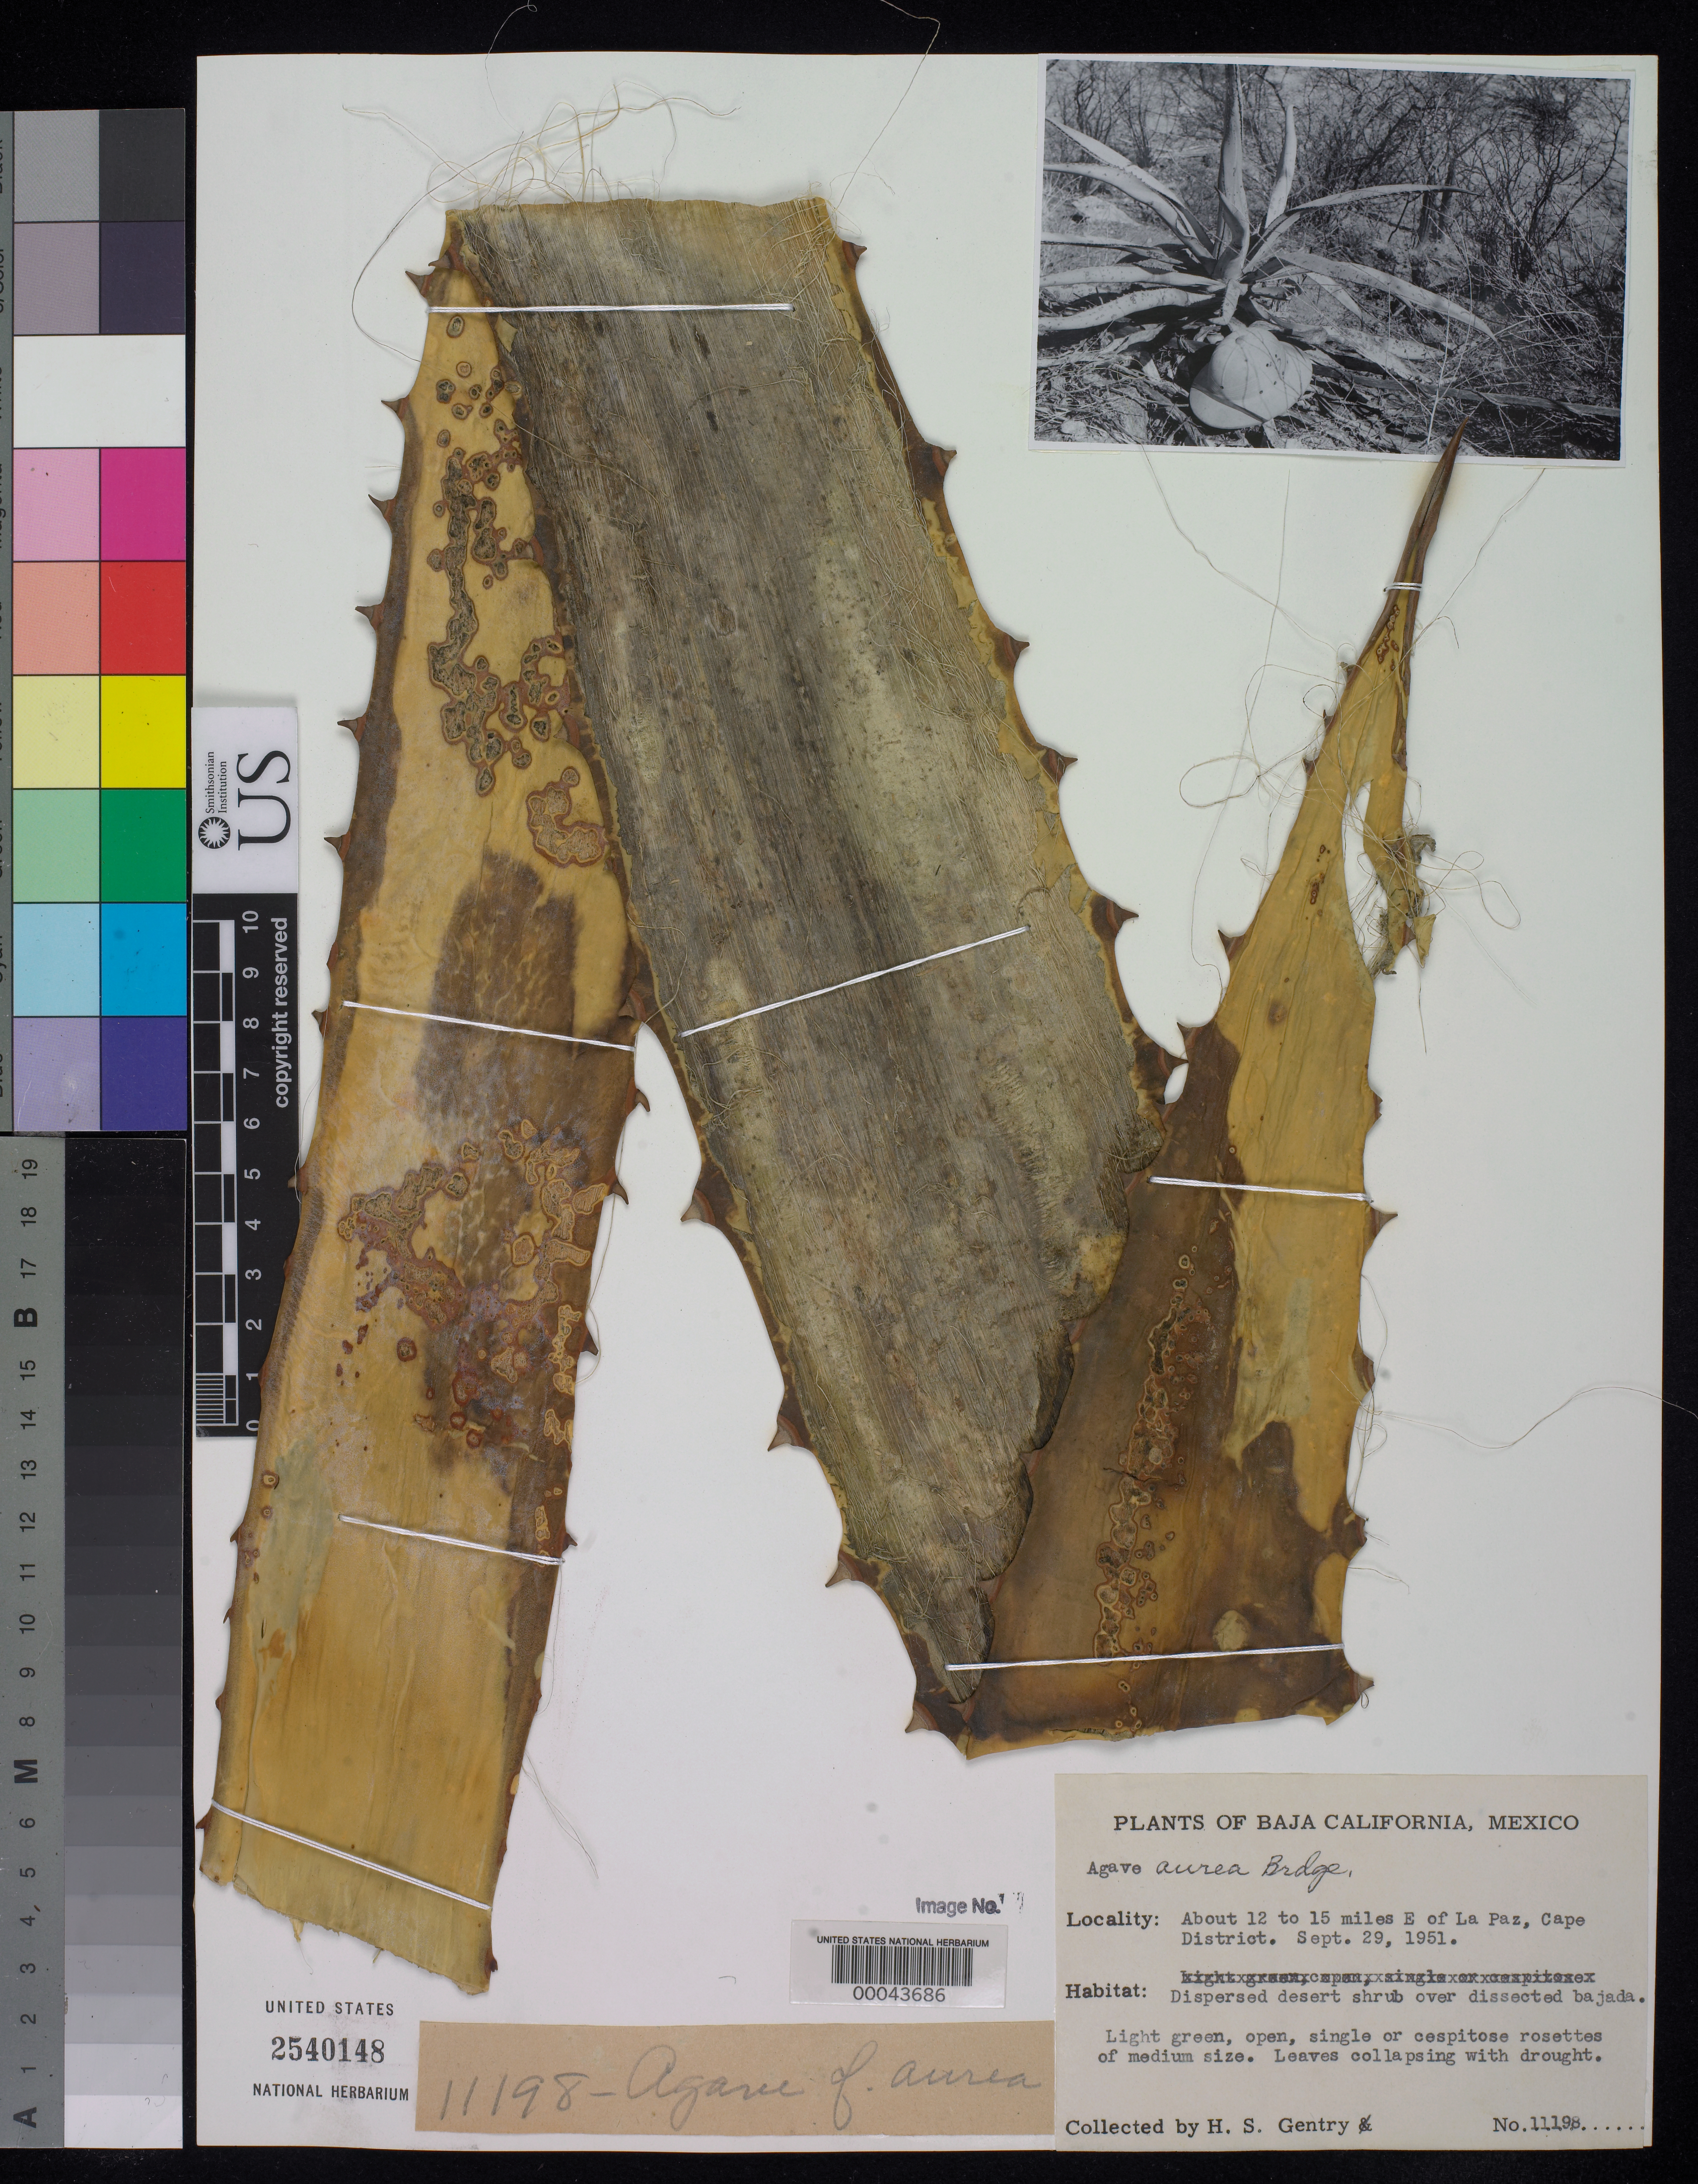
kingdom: Plantae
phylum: Tracheophyta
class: Liliopsida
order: Asparagales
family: Asparagaceae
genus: Agave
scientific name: Agave aurea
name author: Brandegee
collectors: H. S. Gentry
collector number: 11198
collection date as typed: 29 Sep 1951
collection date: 1951-09-29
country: Mexico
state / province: Baja California Sur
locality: About 12 to 15 mi E of La Paz, Cape District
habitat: Dispersed desert shrub over dissected bajada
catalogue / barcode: US 2540148